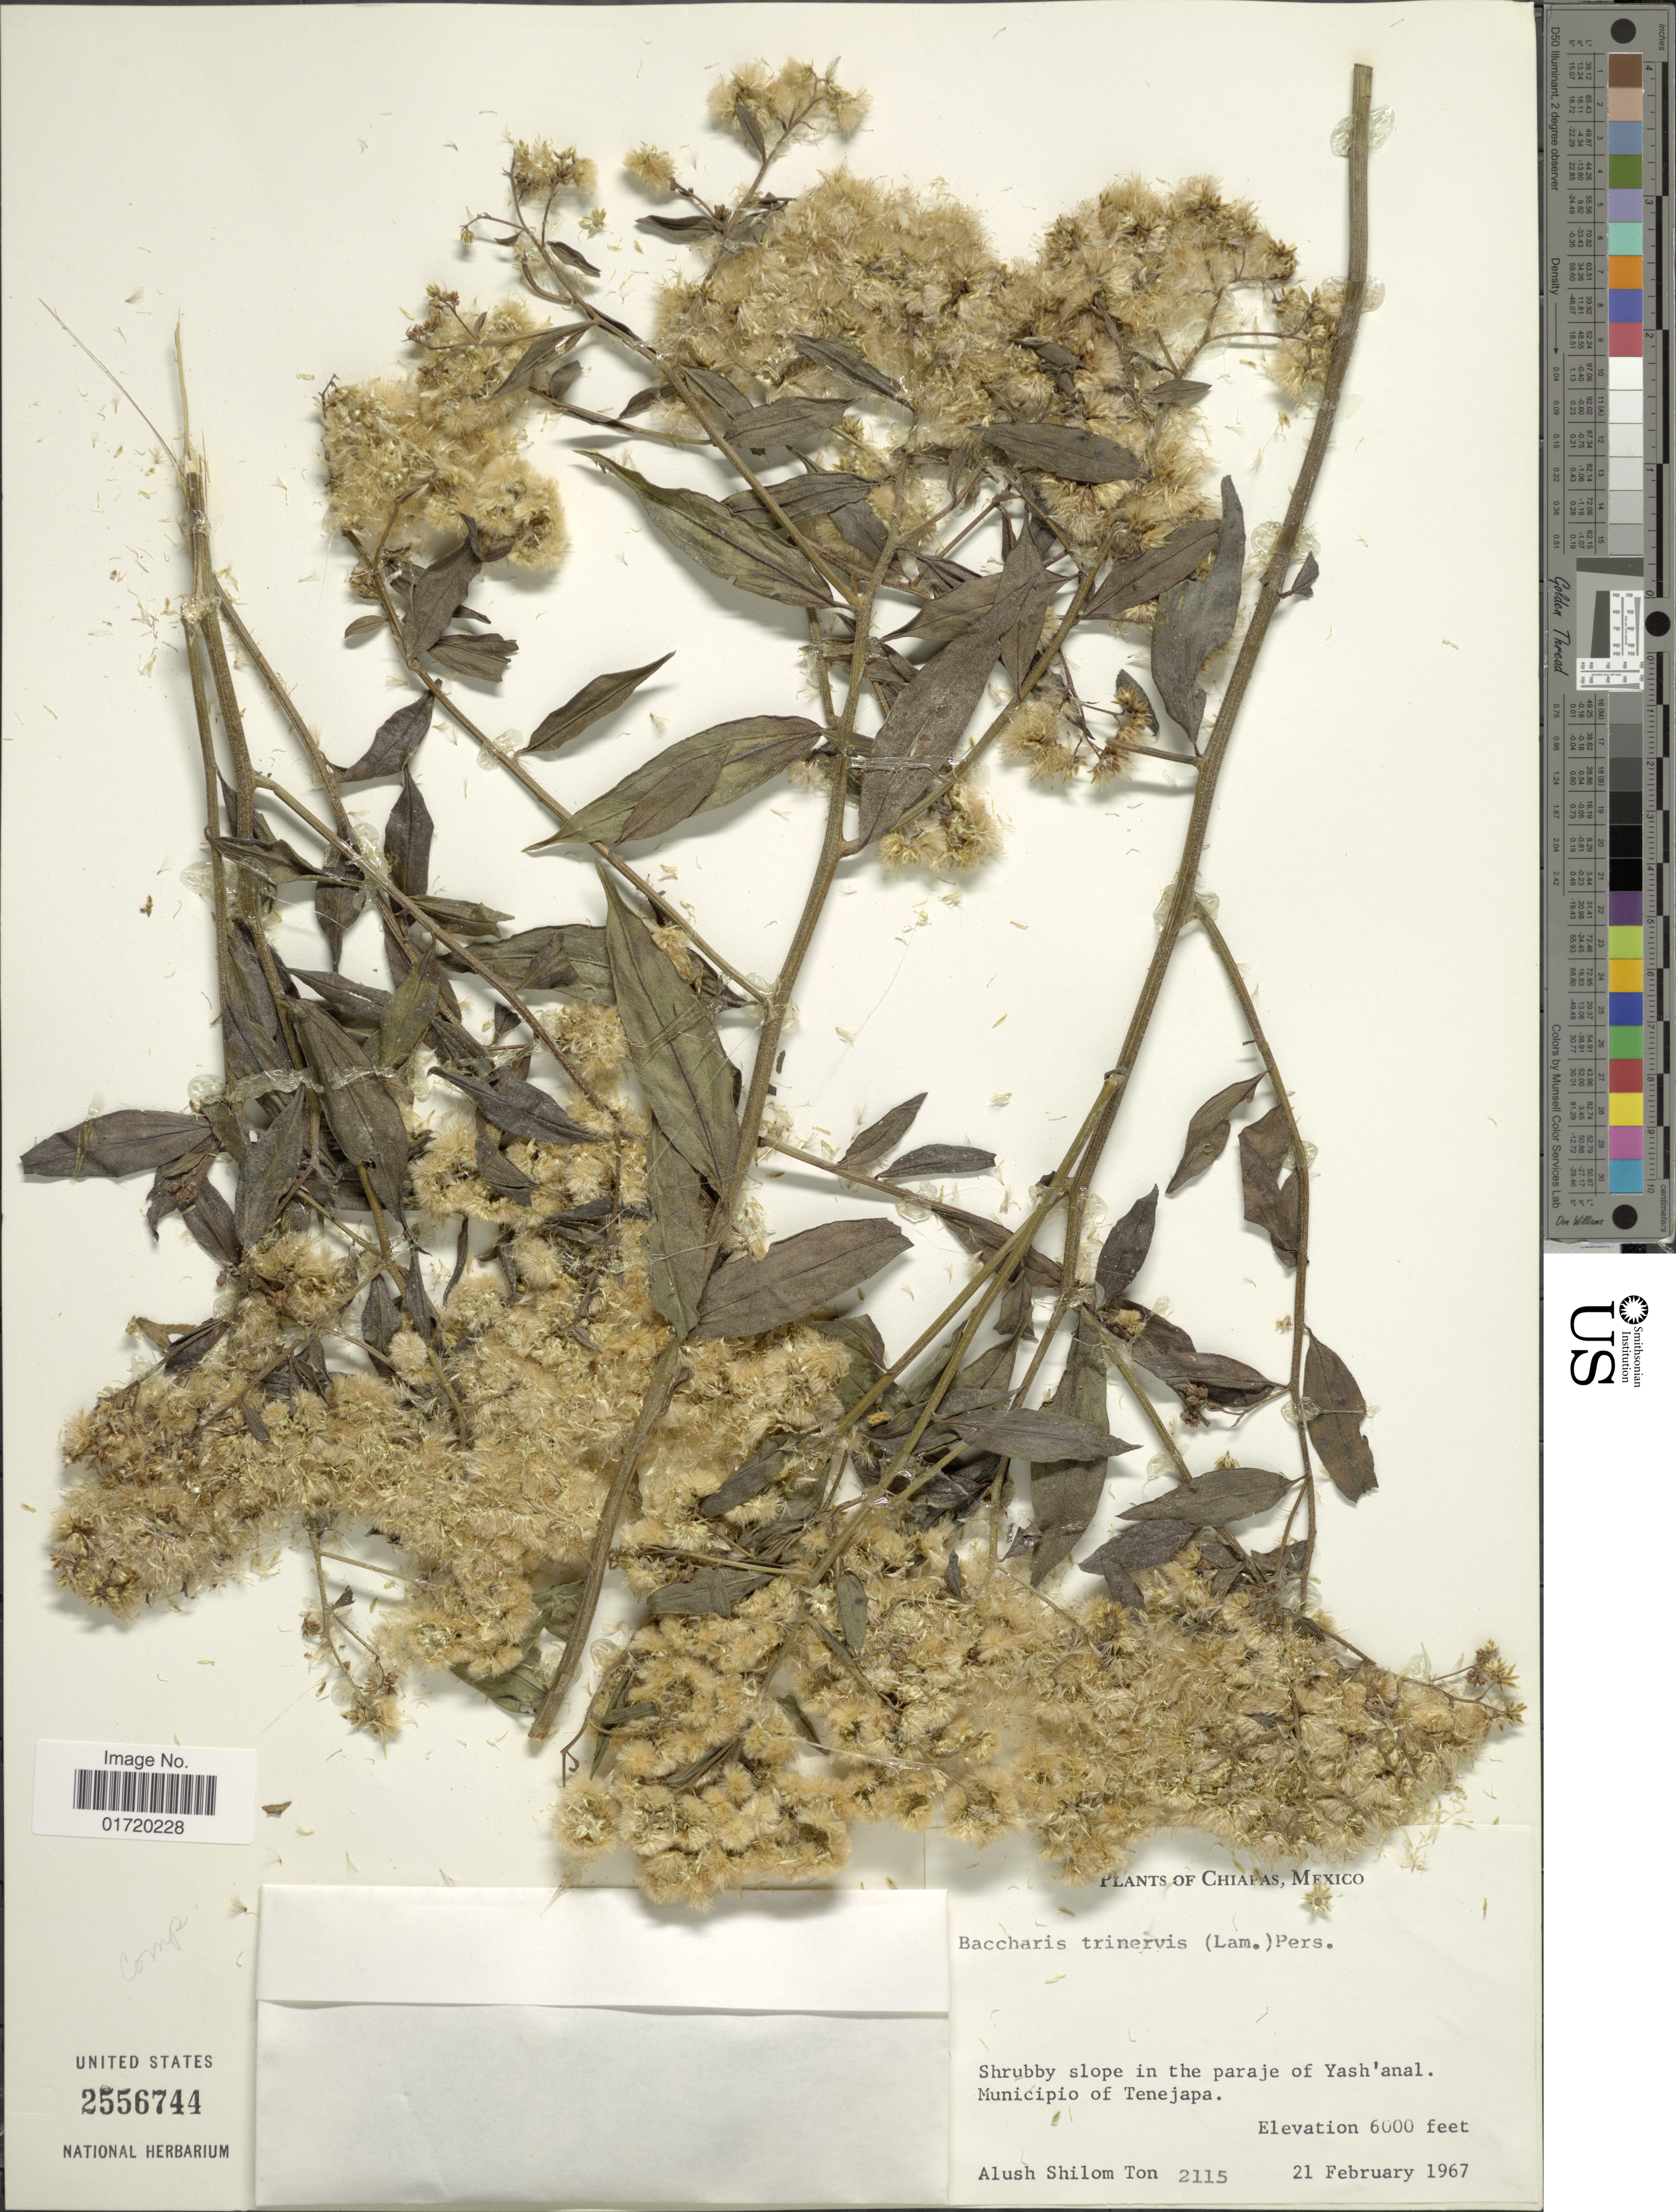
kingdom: Plantae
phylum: Tracheophyta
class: Magnoliopsida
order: Asterales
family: Asteraceae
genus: Baccharis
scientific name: Baccharis trinervis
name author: (Lam.) Pers.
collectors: A. M. Ton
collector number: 2115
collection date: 1967-02-21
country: Mexico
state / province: Chiapas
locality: Slope in the paraje of Yash'anal, Municipio of Tenejapa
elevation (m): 1829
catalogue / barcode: US 2556744